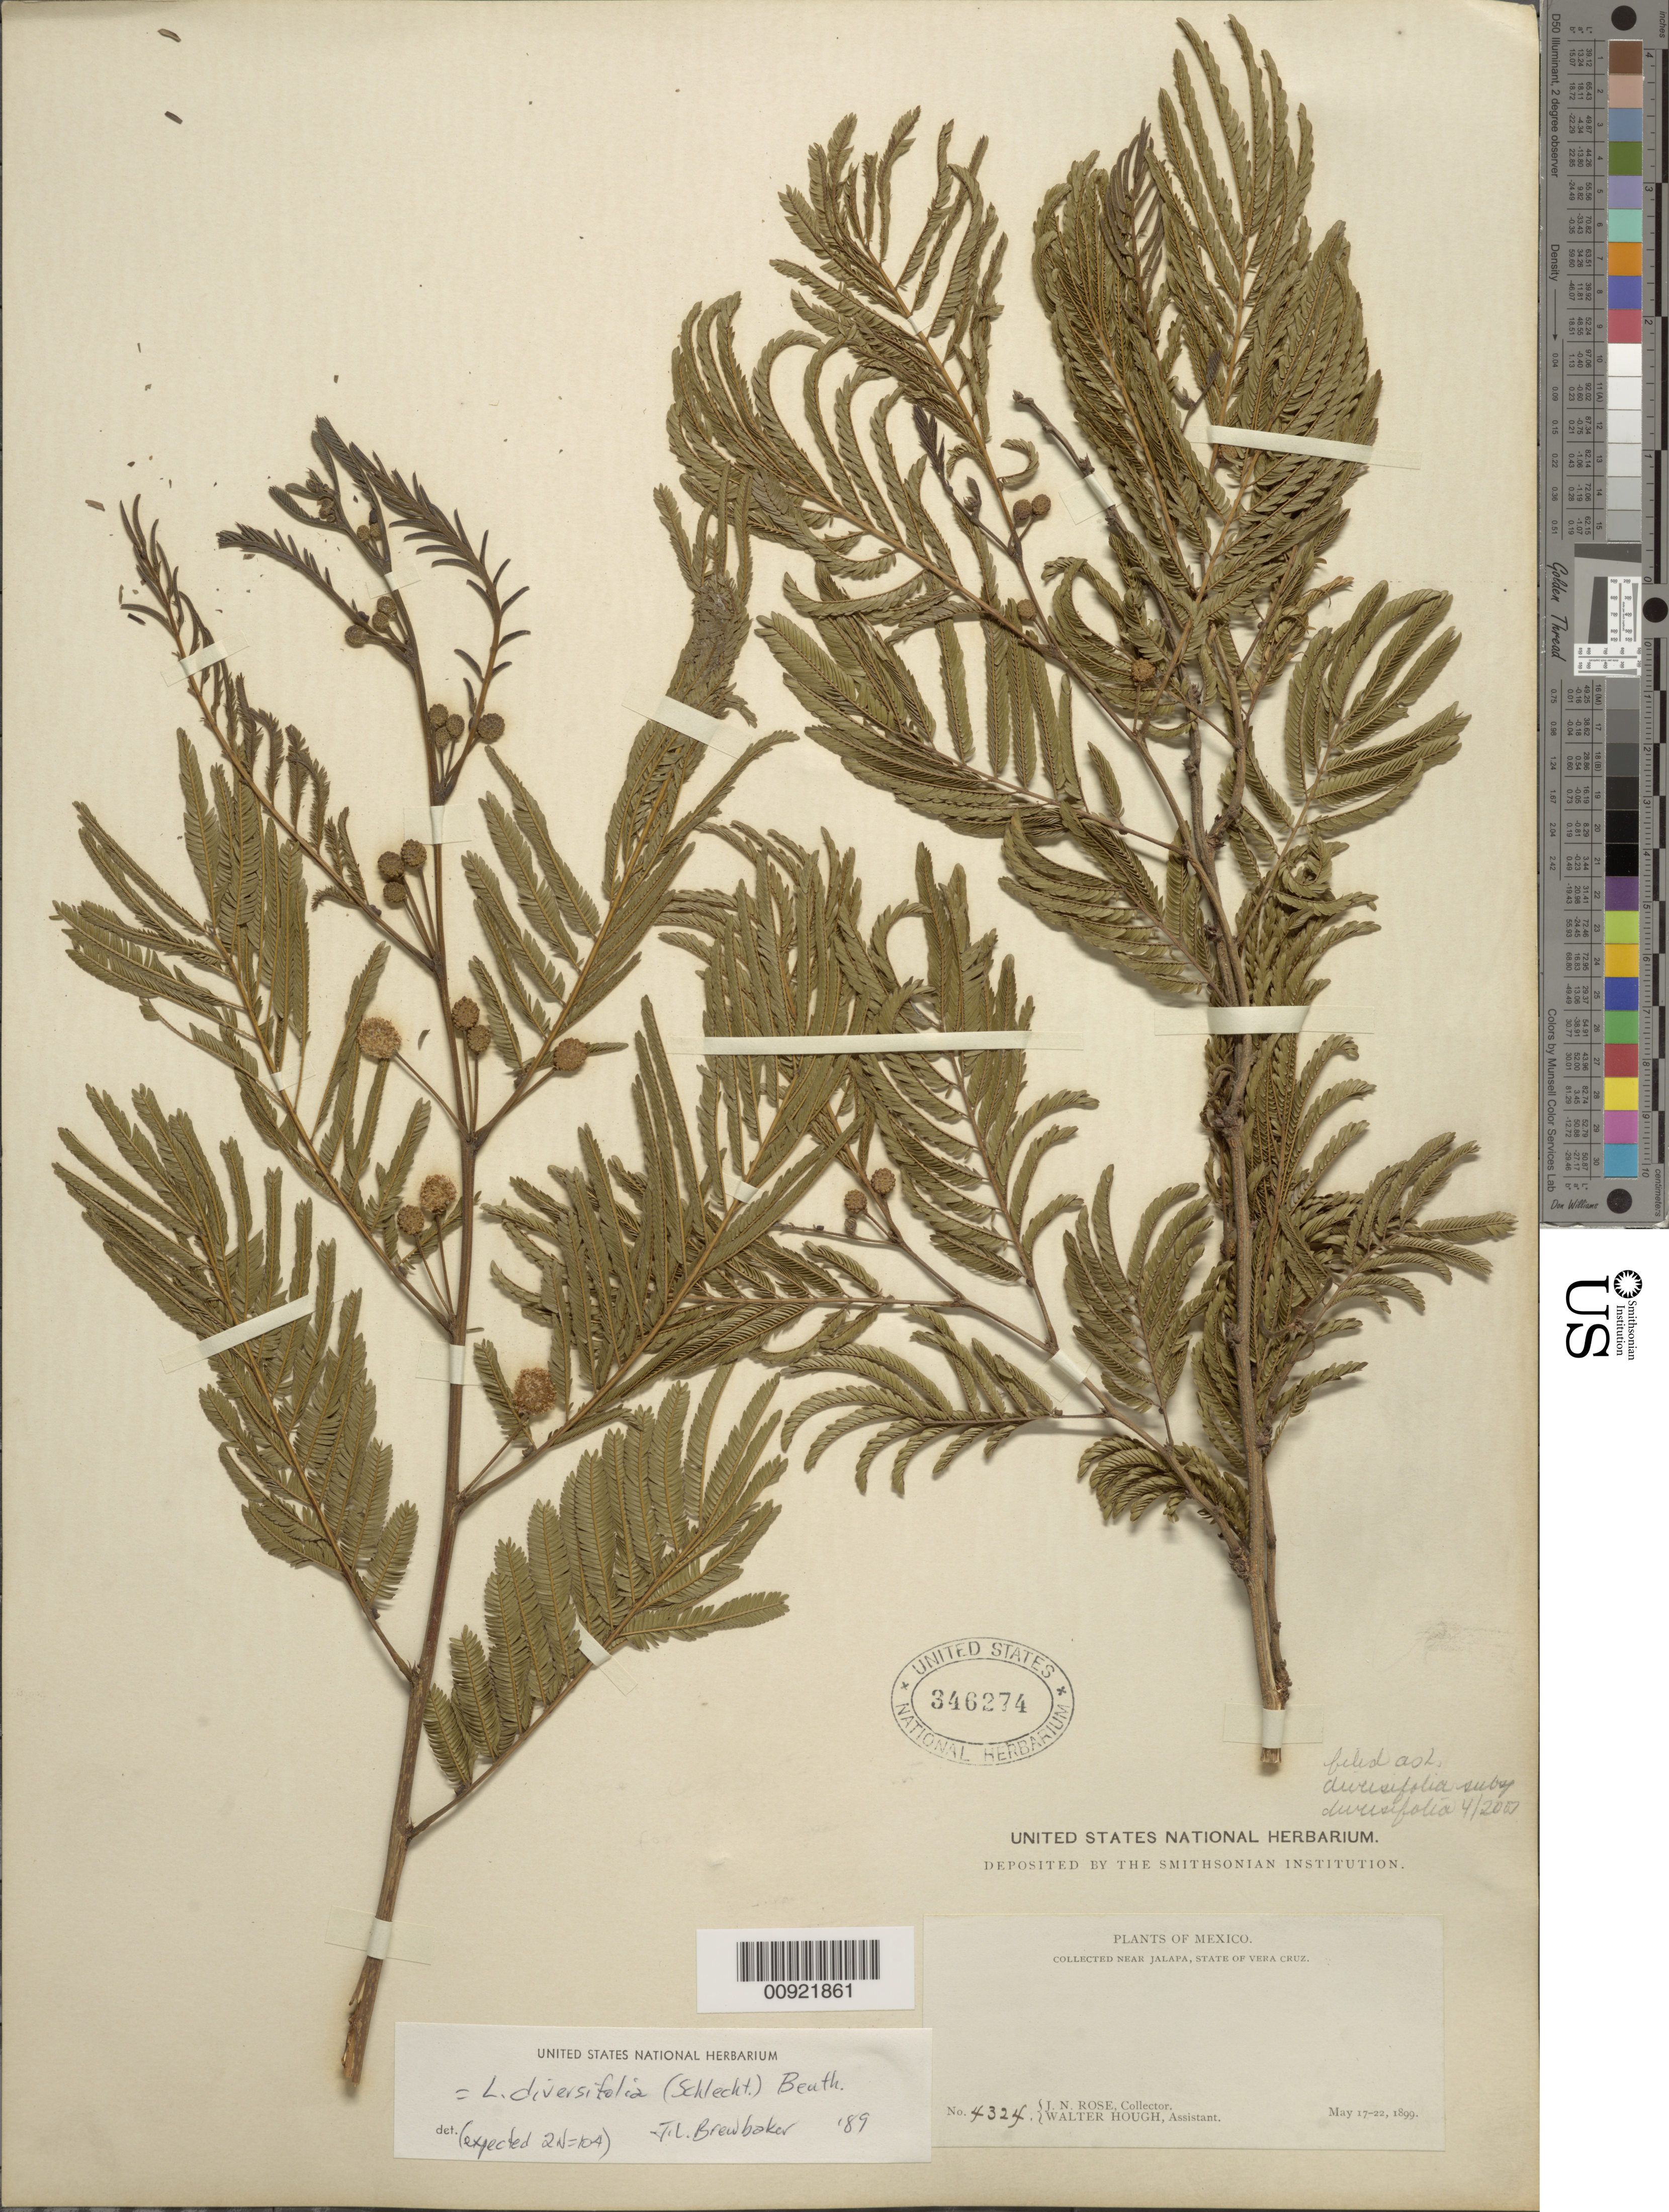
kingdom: Plantae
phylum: Tracheophyta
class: Magnoliopsida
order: Fabales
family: Fabaceae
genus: Leucaena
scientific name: Leucaena diversifolia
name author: (Schltdl.) Benth.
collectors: J. N. Rose & W. Hough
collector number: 4324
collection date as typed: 17 May 1899 to 22 May 1899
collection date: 1899-05-17/1899-05-22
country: Mexico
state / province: Veracruz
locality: Near Jalapa, State of Veracruz.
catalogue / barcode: US 346274